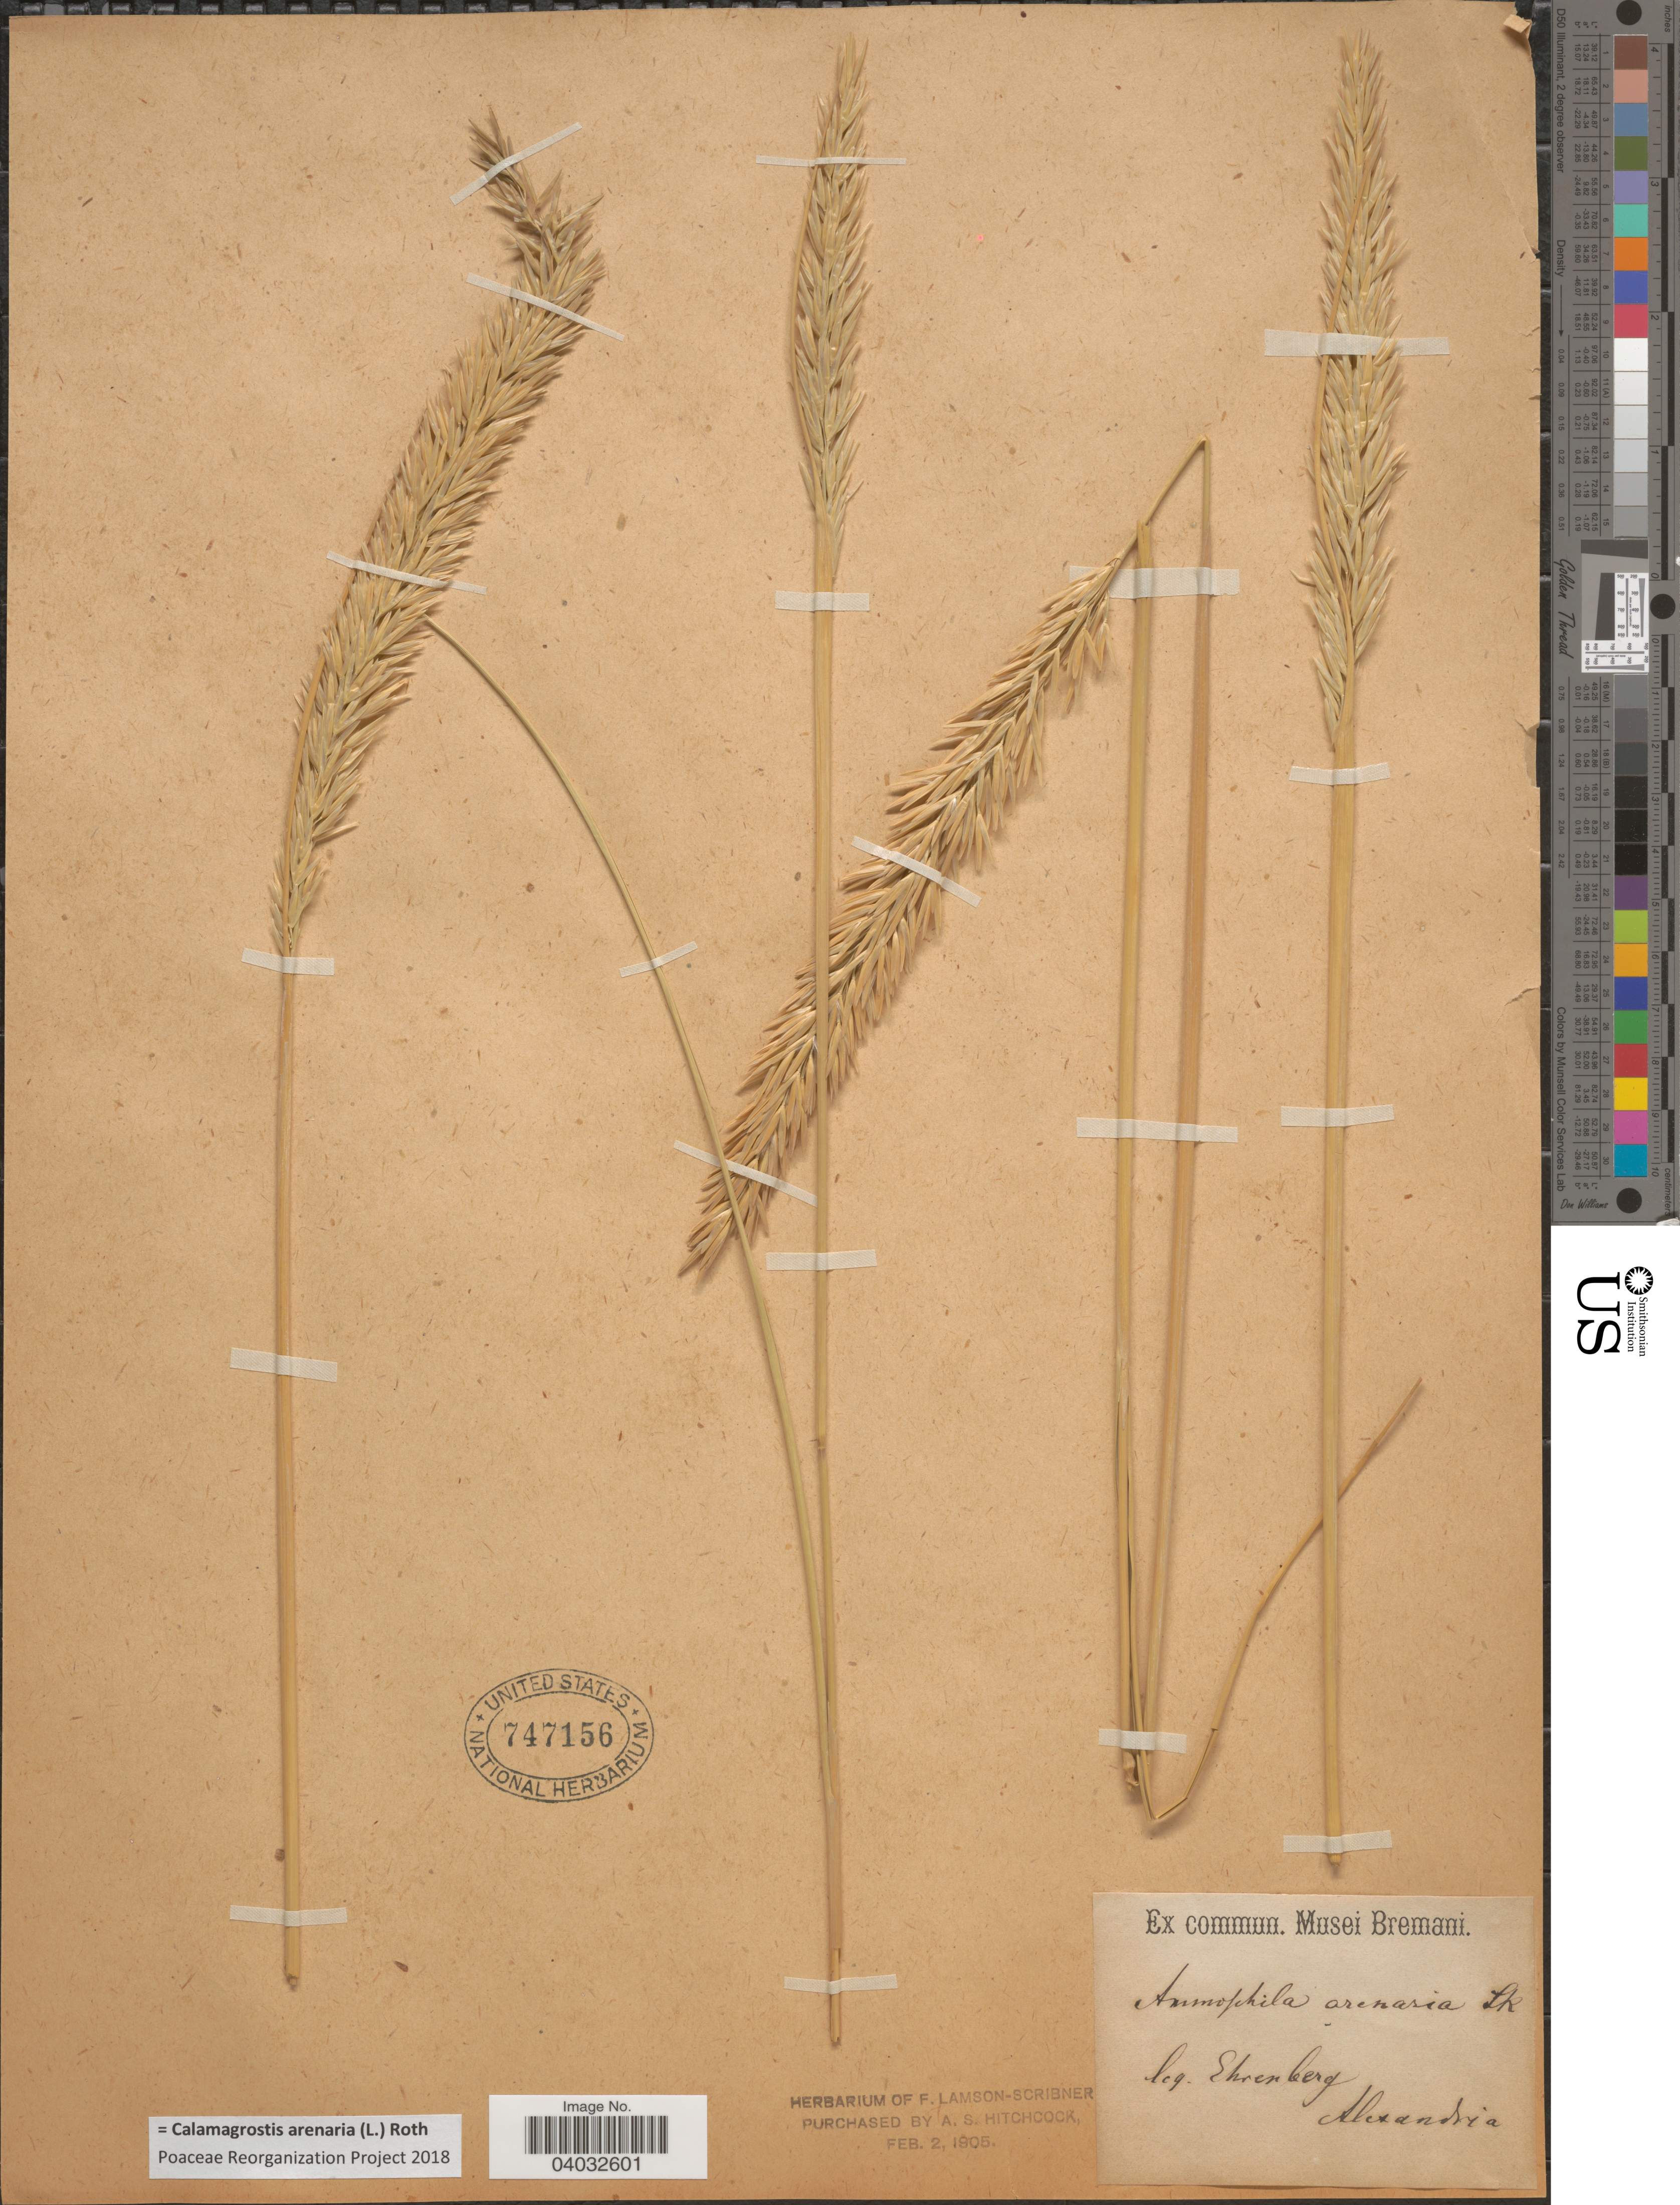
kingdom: Plantae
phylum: Tracheophyta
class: Liliopsida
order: Poales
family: Poaceae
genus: Calamagrostis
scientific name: Calamagrostis arenaria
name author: (L.) Roth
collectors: -. Ehrenberg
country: Egypt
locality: Alexandria.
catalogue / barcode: US 747156